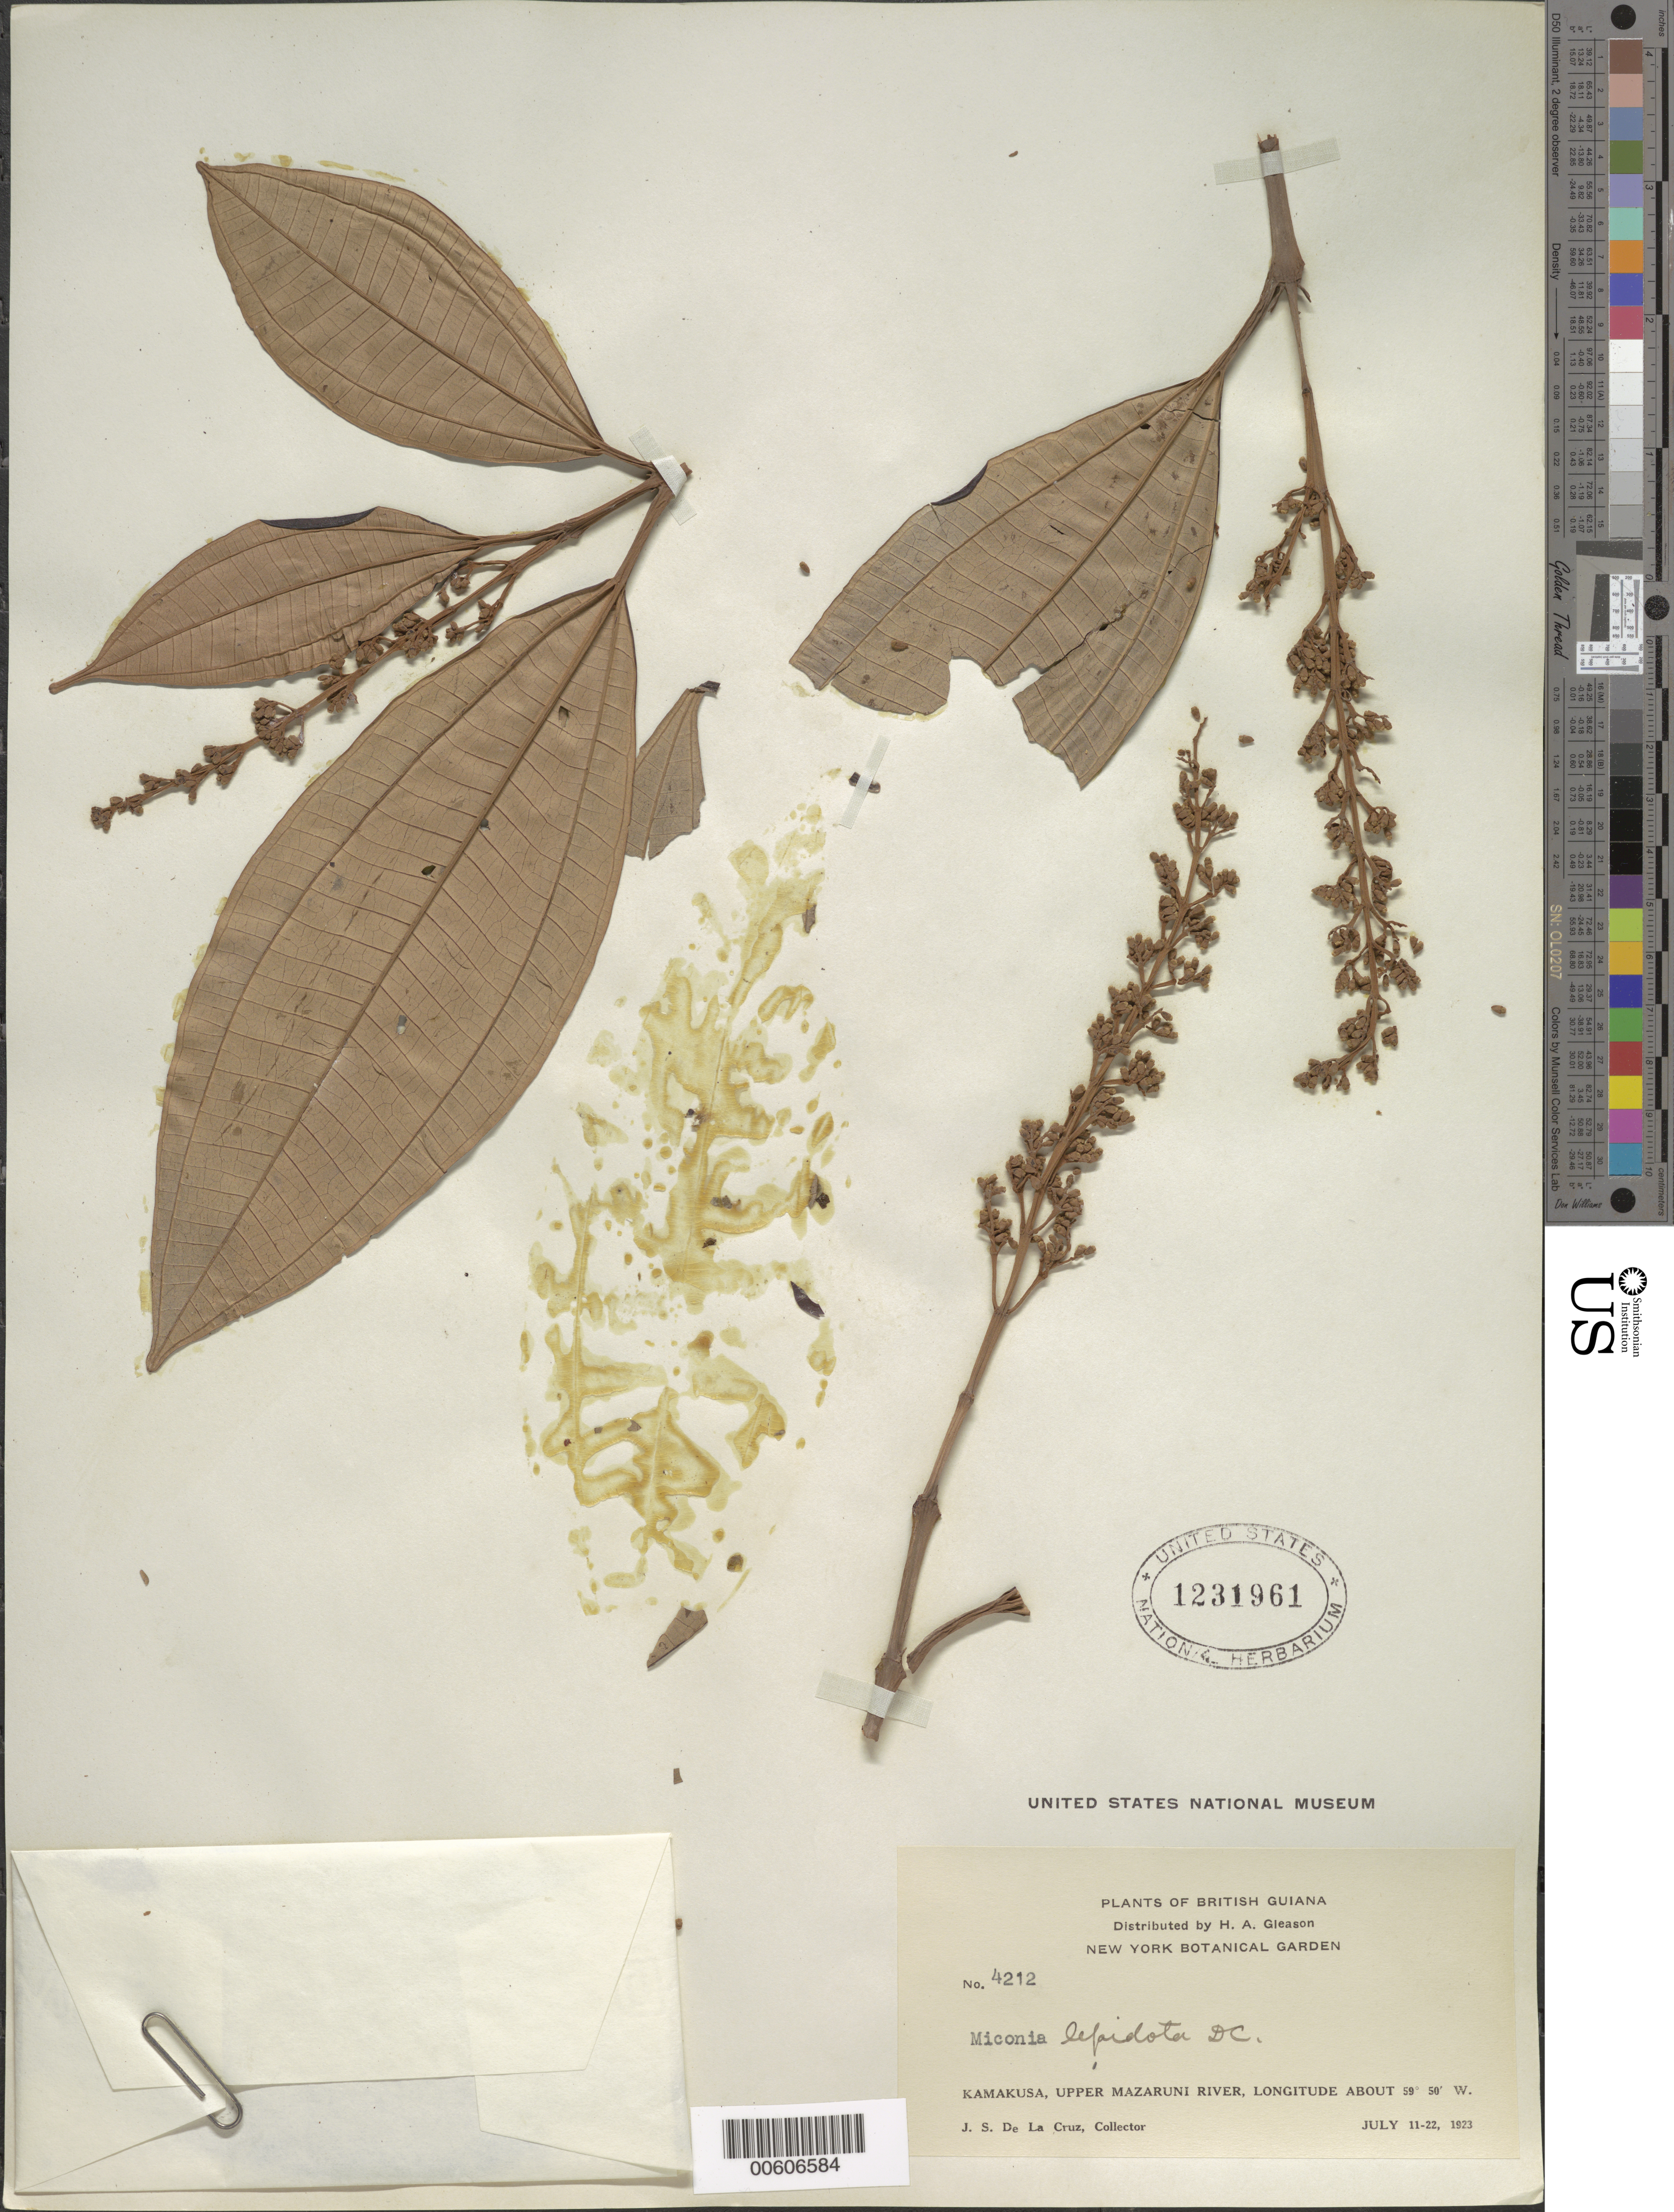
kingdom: Plantae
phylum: Tracheophyta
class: Magnoliopsida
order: Myrtales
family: Melastomataceae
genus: Miconia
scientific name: Miconia lepidota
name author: Schrank & Mart. ex DC.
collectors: J. S. de la Cruz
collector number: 4212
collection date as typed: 11-Jul-23 to 22-Jul-23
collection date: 1923-07-11/1923-07-22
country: Guyana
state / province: Cuyuni-Mazaruni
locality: Kamakusa, Upper Mazaruni R.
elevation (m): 100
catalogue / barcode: US 1231961